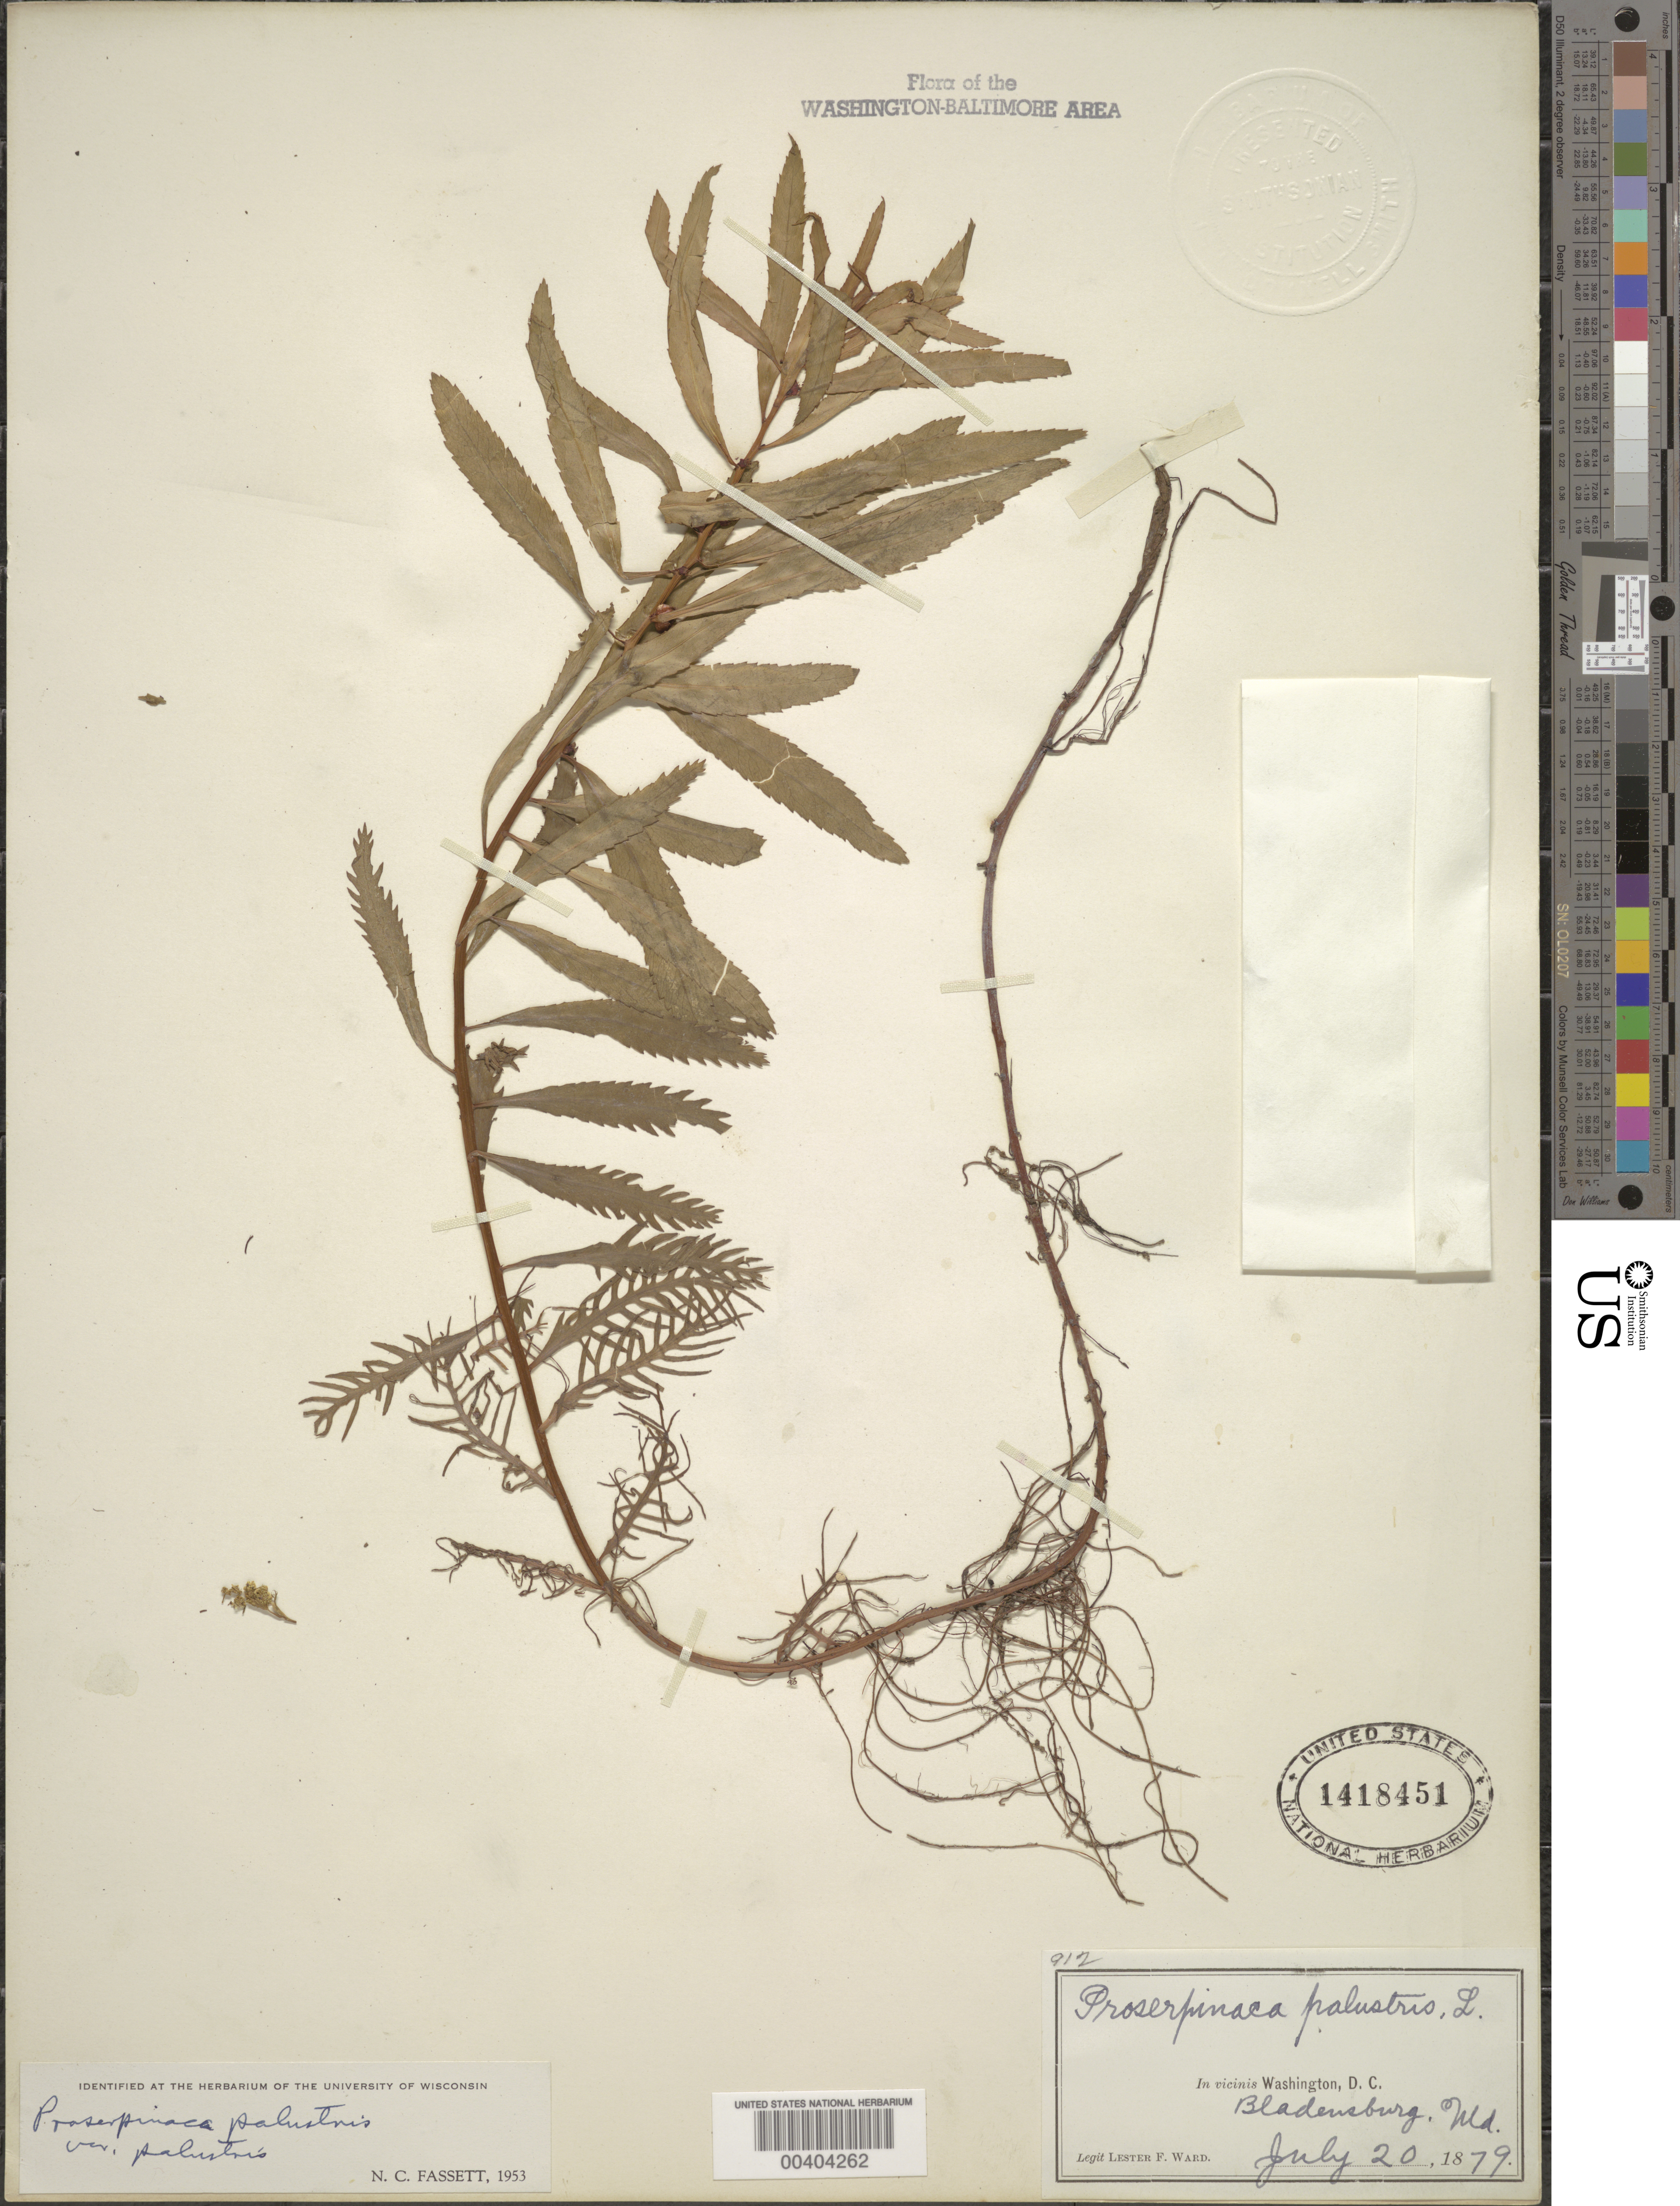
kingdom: Plantae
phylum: Tracheophyta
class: Magnoliopsida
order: Saxifragales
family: Haloragaceae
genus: Proserpinaca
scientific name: Proserpinaca palustris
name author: L.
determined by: Fassett, N. C.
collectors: L. F. Ward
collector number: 912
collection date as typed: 20 Jul 1879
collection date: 1879-07-20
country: United States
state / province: Maryland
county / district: Prince George's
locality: Bladensburg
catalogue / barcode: US 1418451